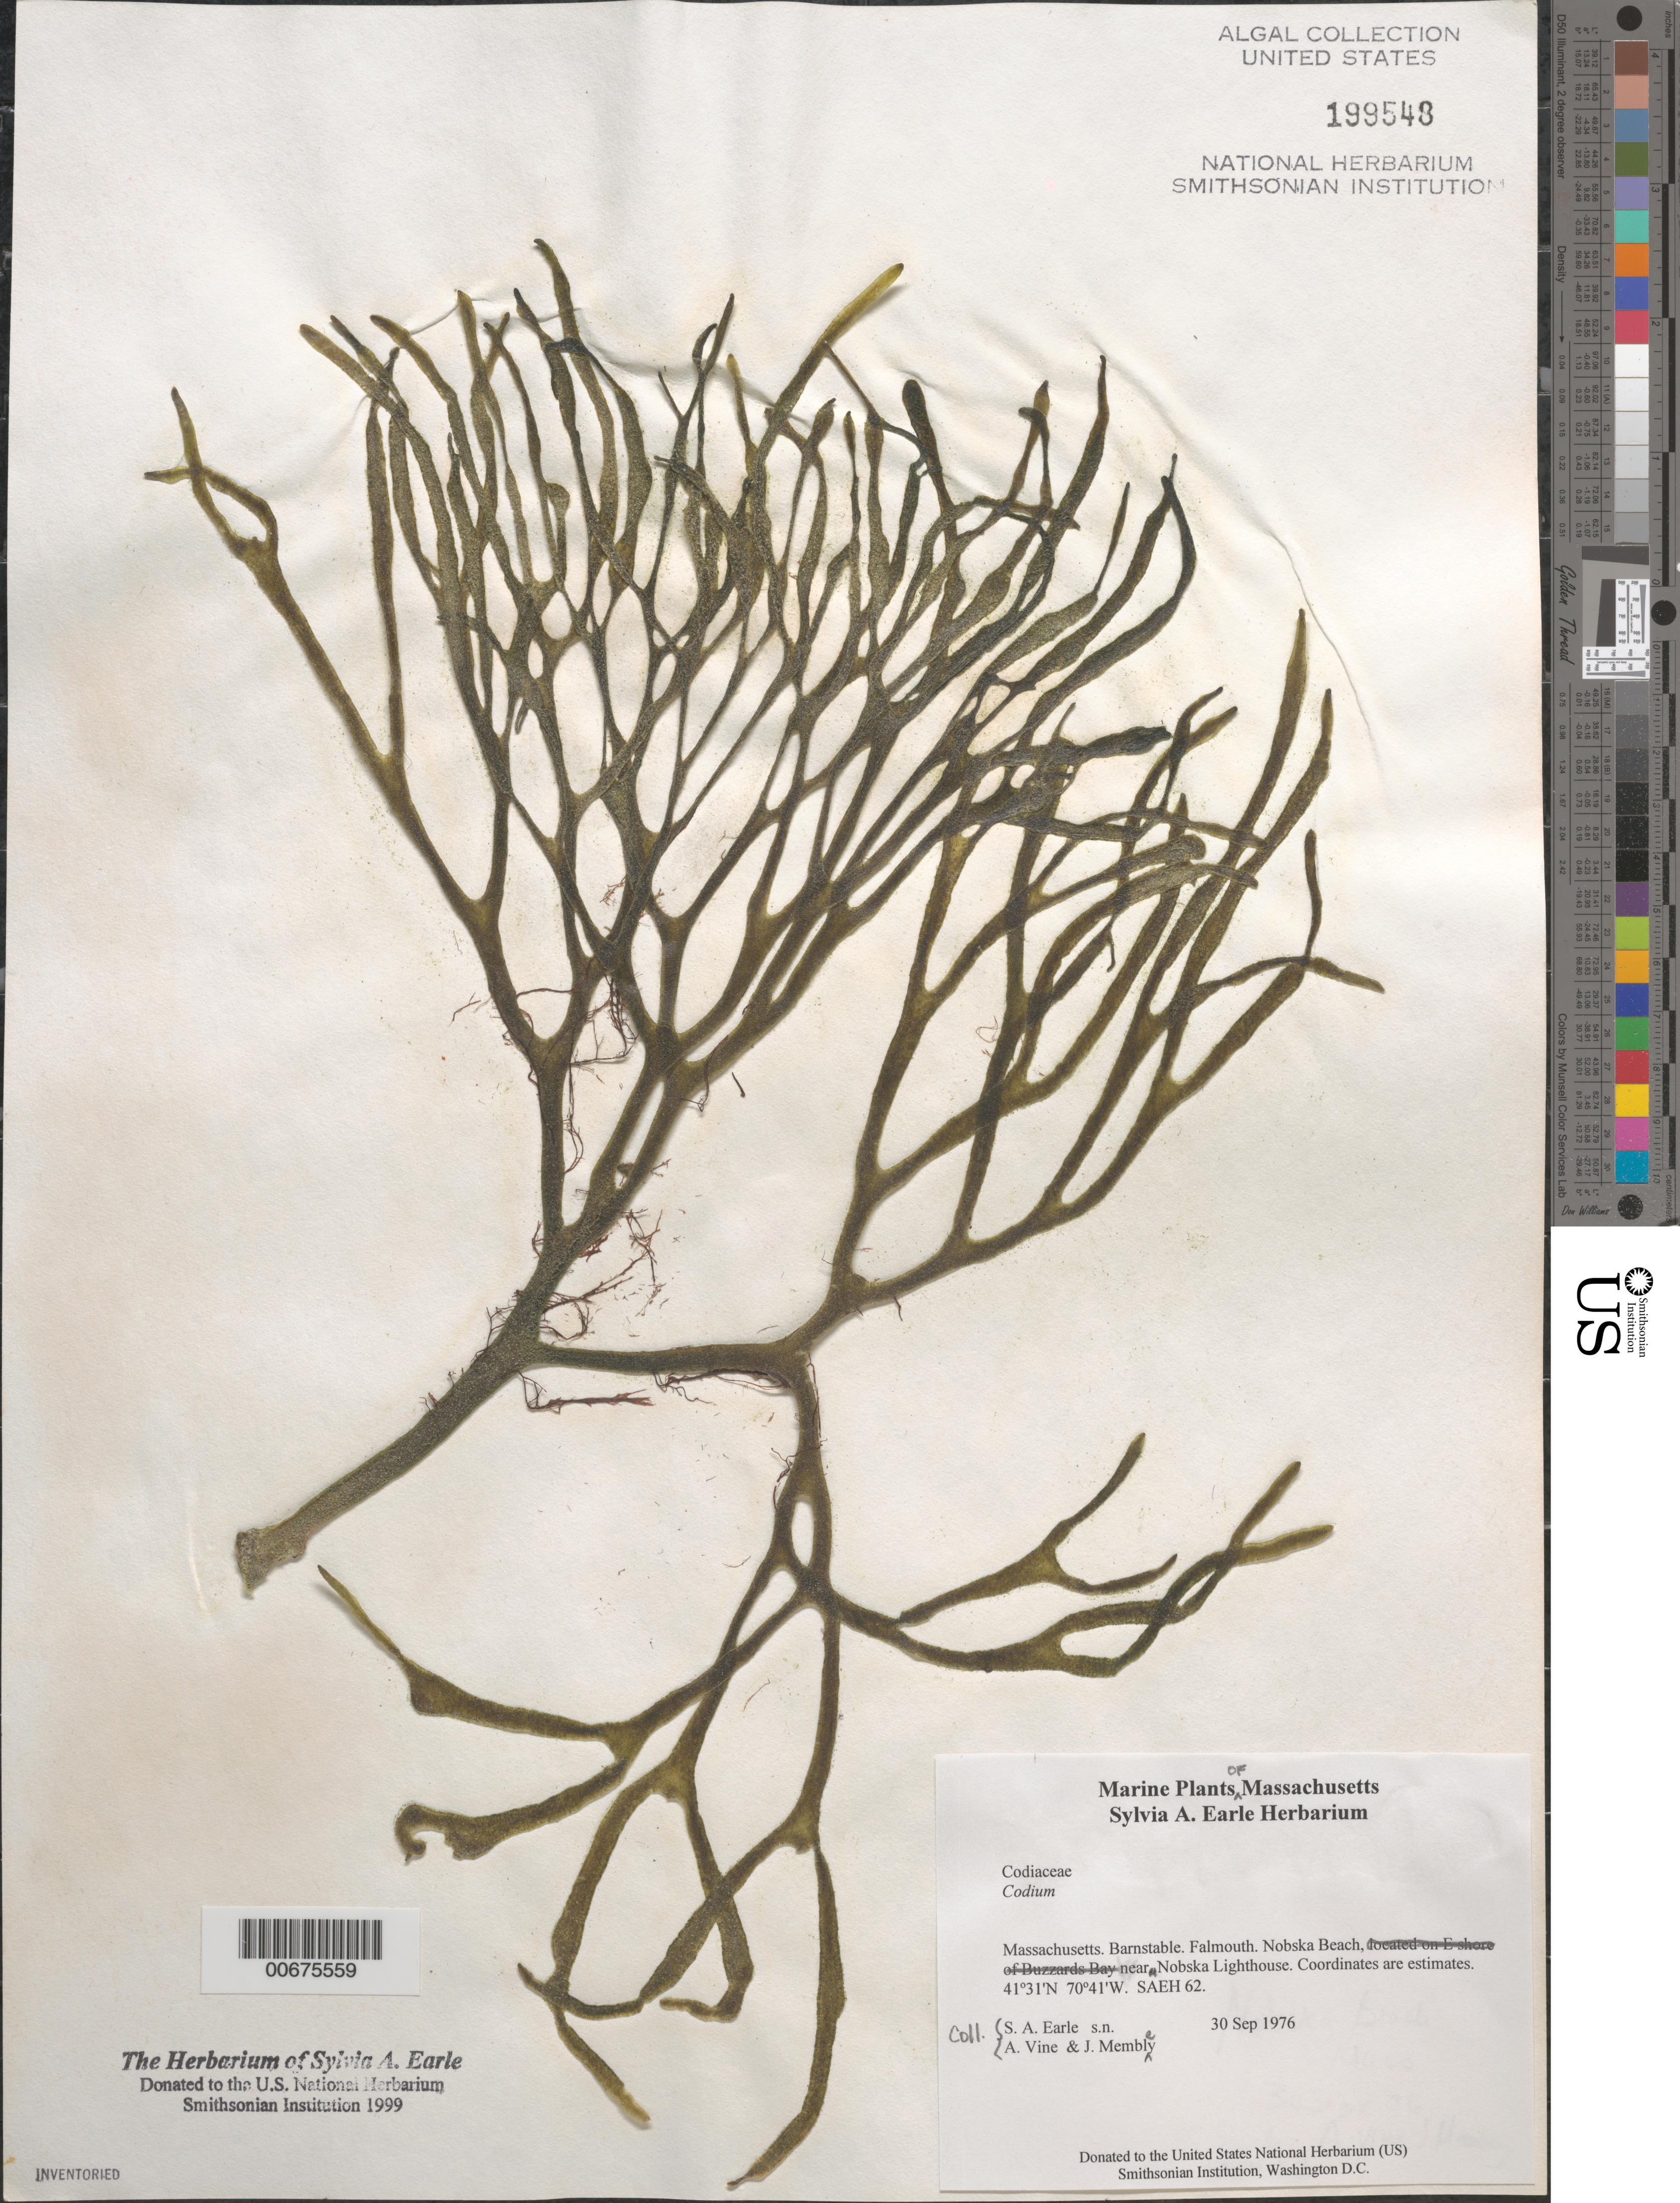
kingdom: Plantae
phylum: Chlorophyta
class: Ulvophyceae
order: Bryopsidales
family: Codiaceae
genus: Codium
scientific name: Codium sp.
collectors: S. A. Earle, A. Vine & J. Membley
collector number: Saeh 62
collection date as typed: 30 Sep 1976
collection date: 1976-09-30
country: United States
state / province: Massachusetts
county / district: Barnstable County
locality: Falmouth, Nobska Beach, near Nobska Lighthouse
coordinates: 41 31' N, 70 41' W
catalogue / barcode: US 199548